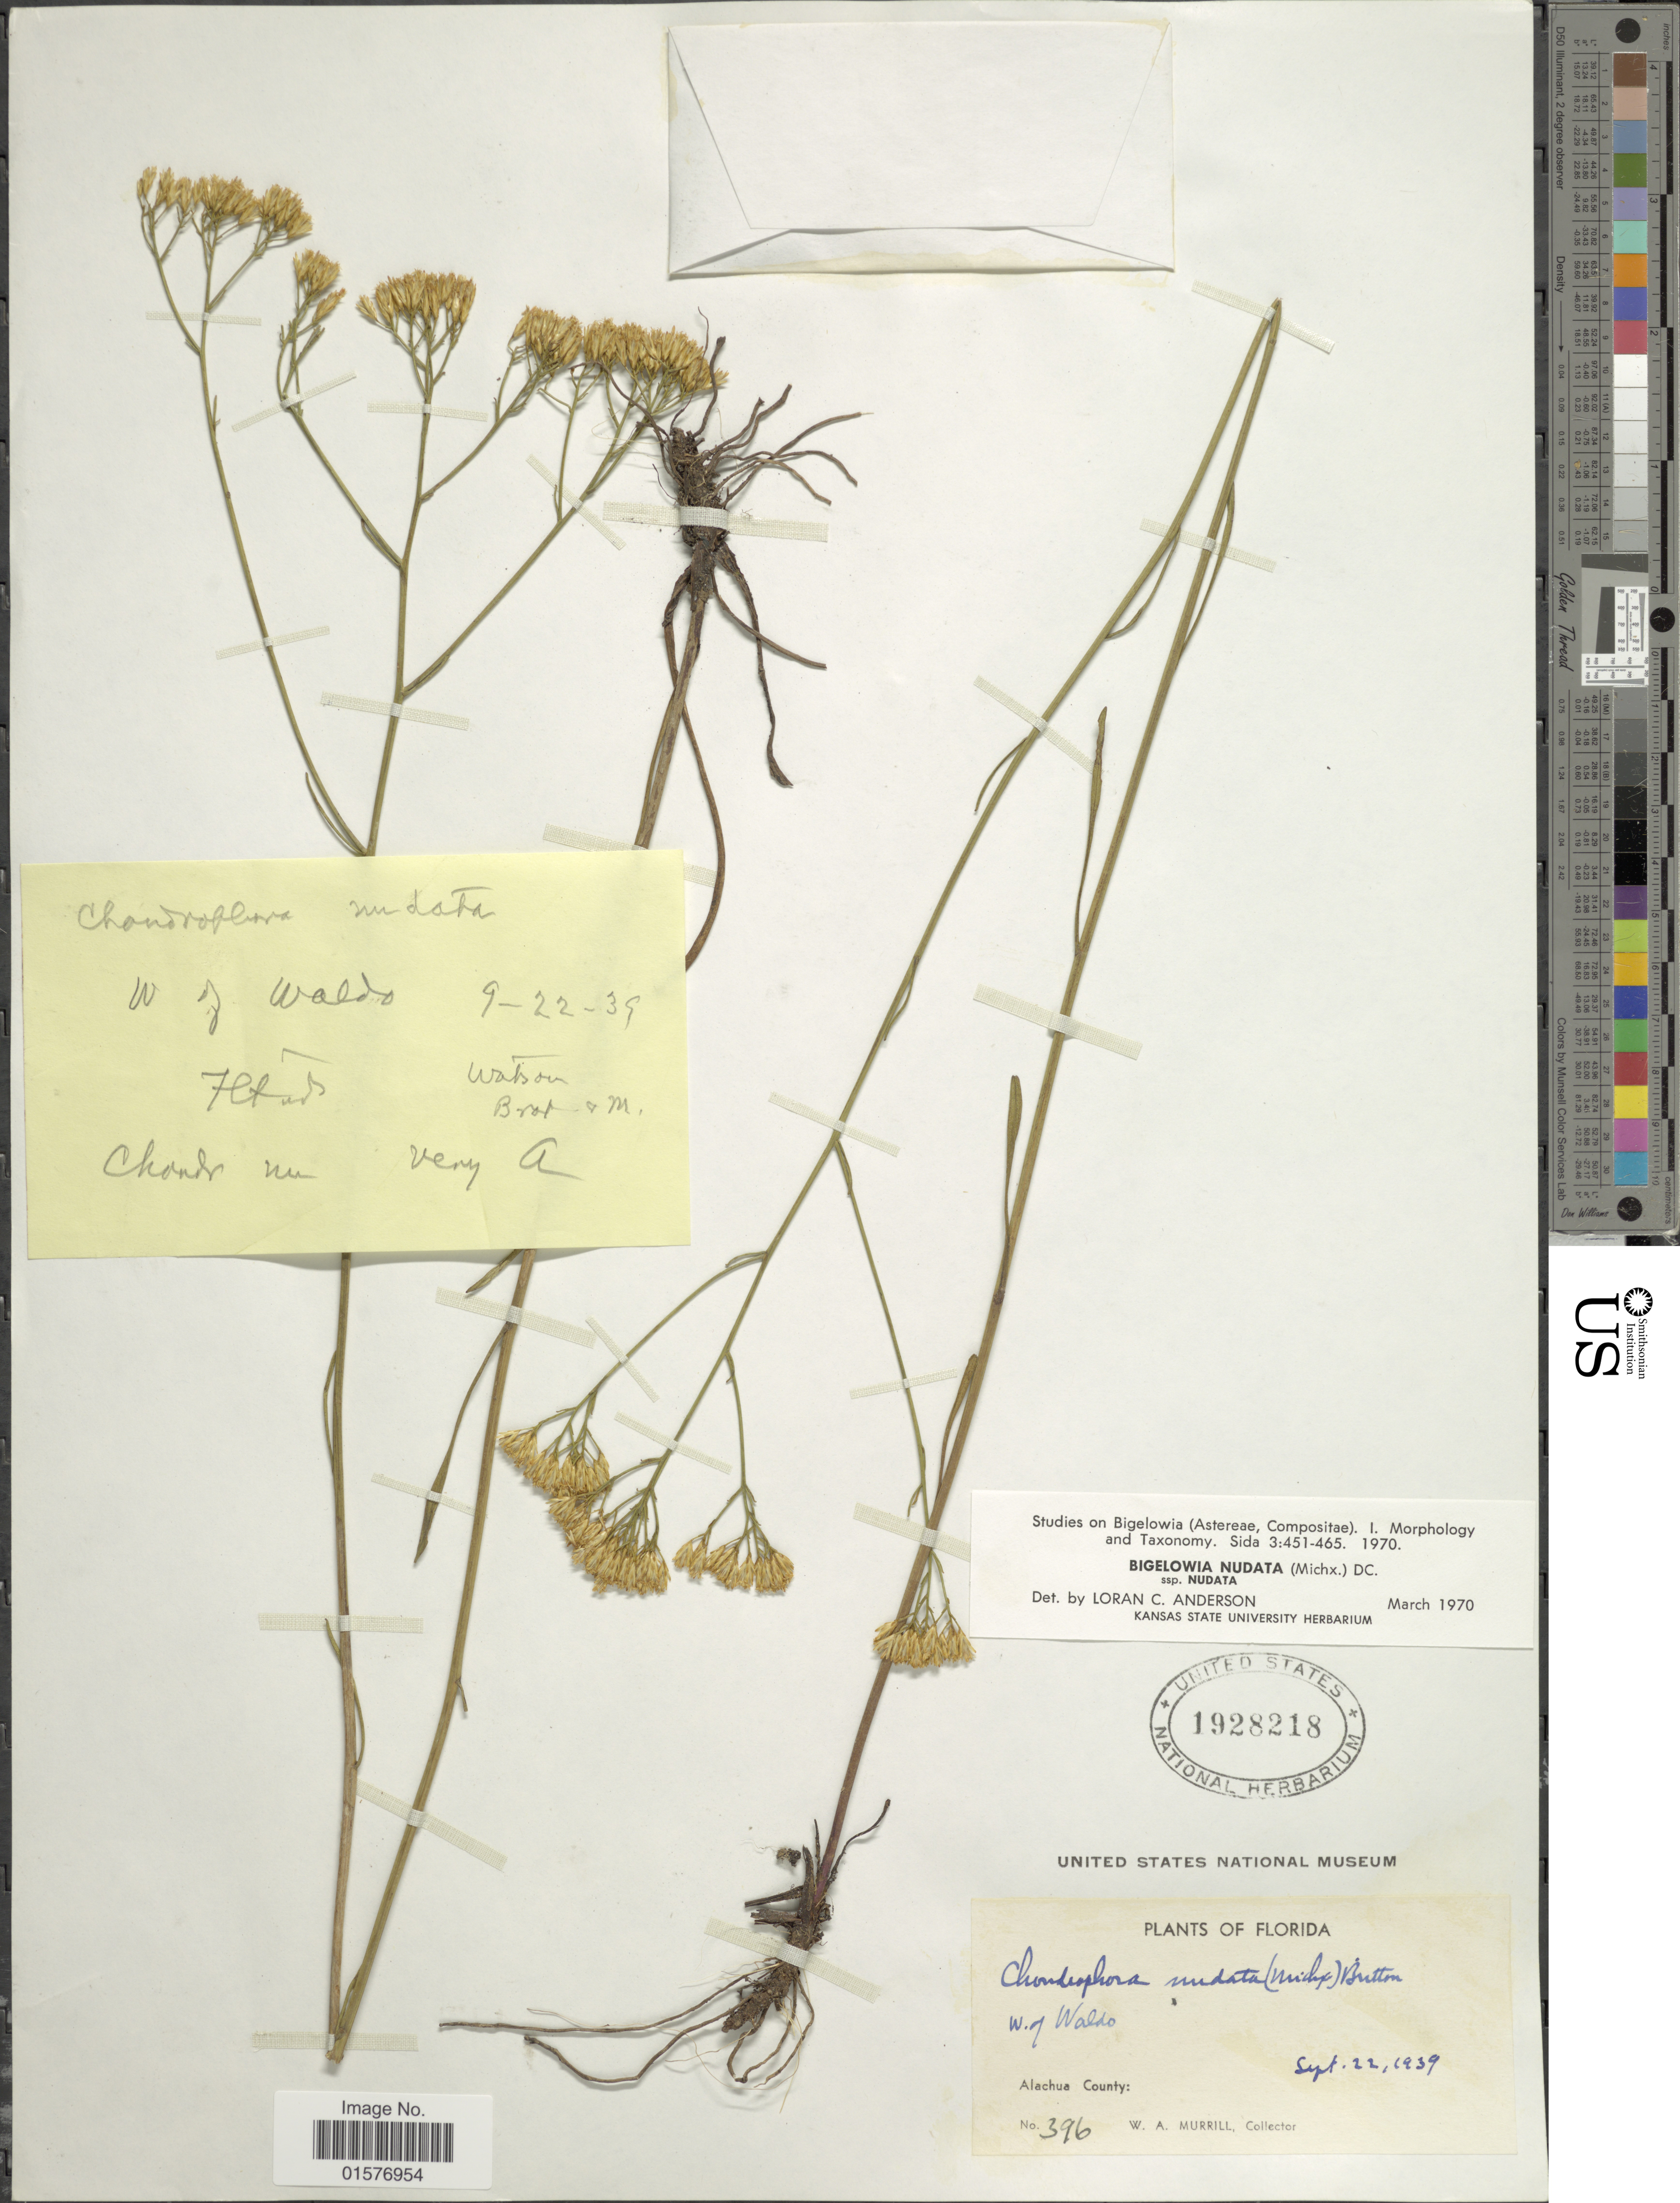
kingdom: Plantae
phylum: Tracheophyta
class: Magnoliopsida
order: Asterales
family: Asteraceae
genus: Bigelowia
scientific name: Bigelowia nudata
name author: (Michx.) DC.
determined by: Urbatsch, Lowell E., Curator (LSU), Louisiana State University (UNITED STATES)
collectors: W. A. Murrill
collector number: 396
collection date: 1939-09-22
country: United States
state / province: Florida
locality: W. of Waldo, Alachua County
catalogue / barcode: US 1928218